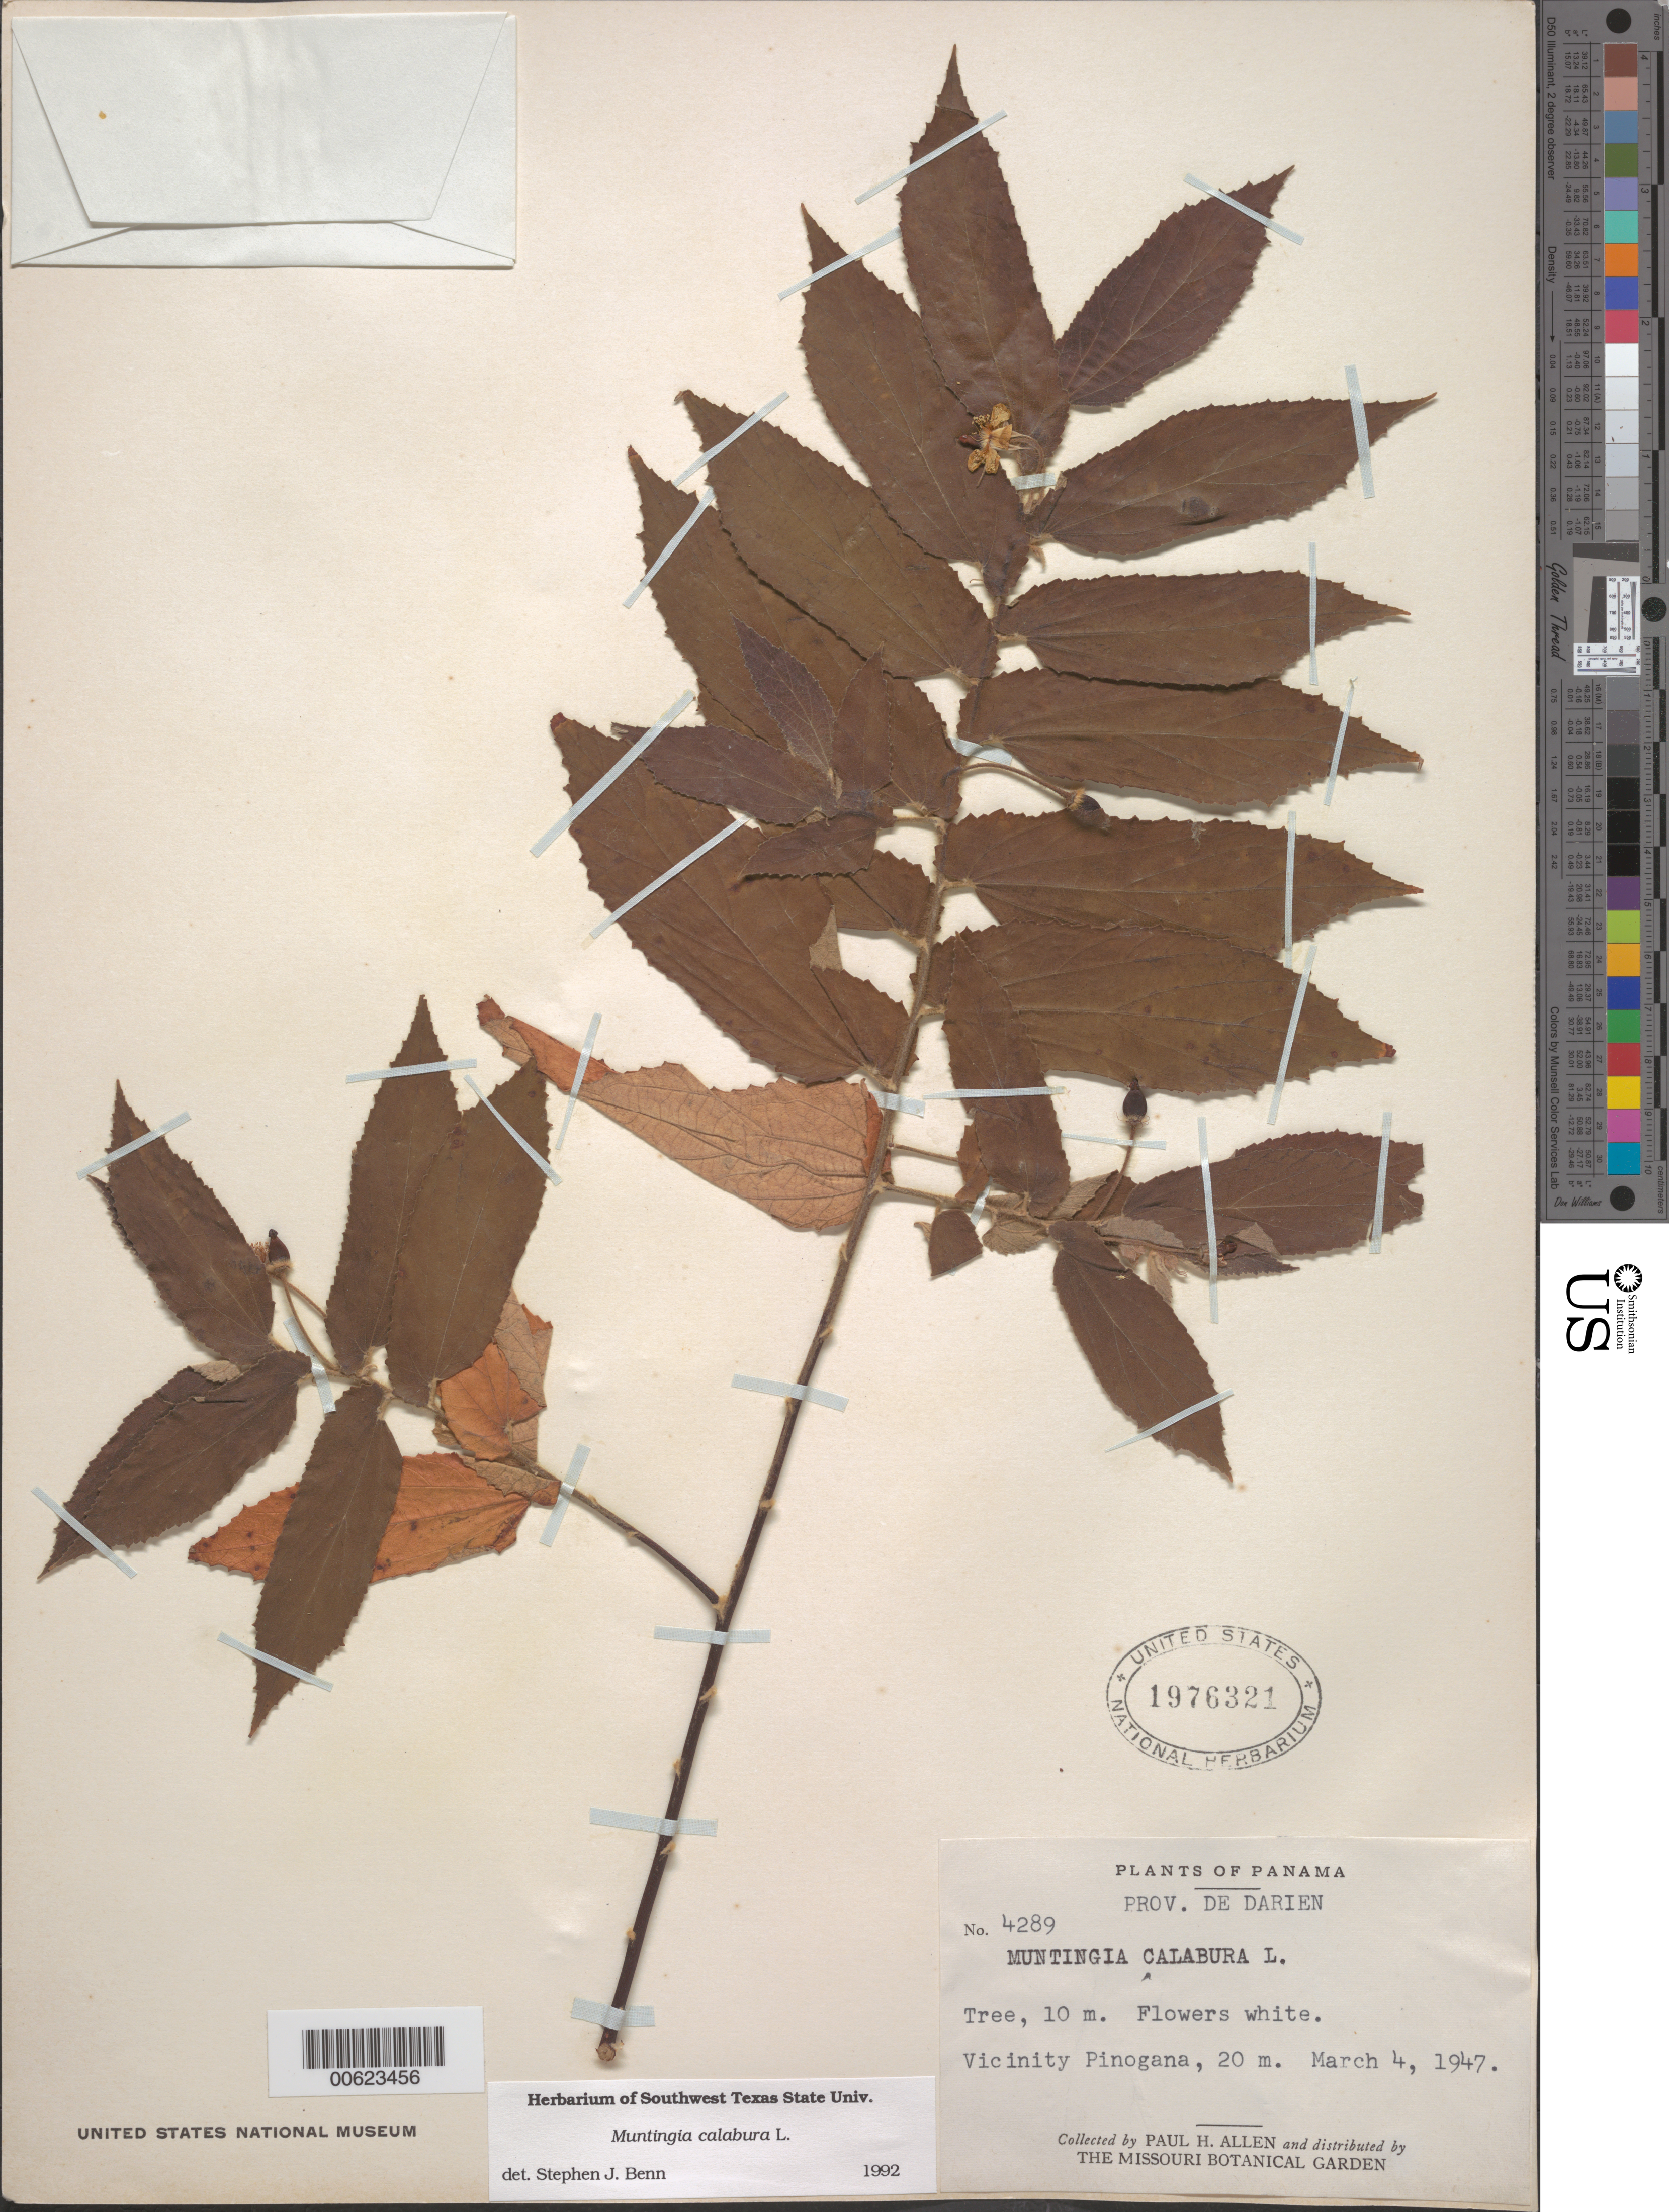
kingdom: Plantae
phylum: Tracheophyta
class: Magnoliopsida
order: Malvales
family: Muntingiaceae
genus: Muntingia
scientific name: Muntingia calabura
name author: L.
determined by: Benn, S. J.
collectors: P. H. Allen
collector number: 4289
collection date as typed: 04 Mar 1947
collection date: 1947-03-04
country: Panama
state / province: Darién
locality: Vicinity Pinogana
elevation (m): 20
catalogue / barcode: US 1976321